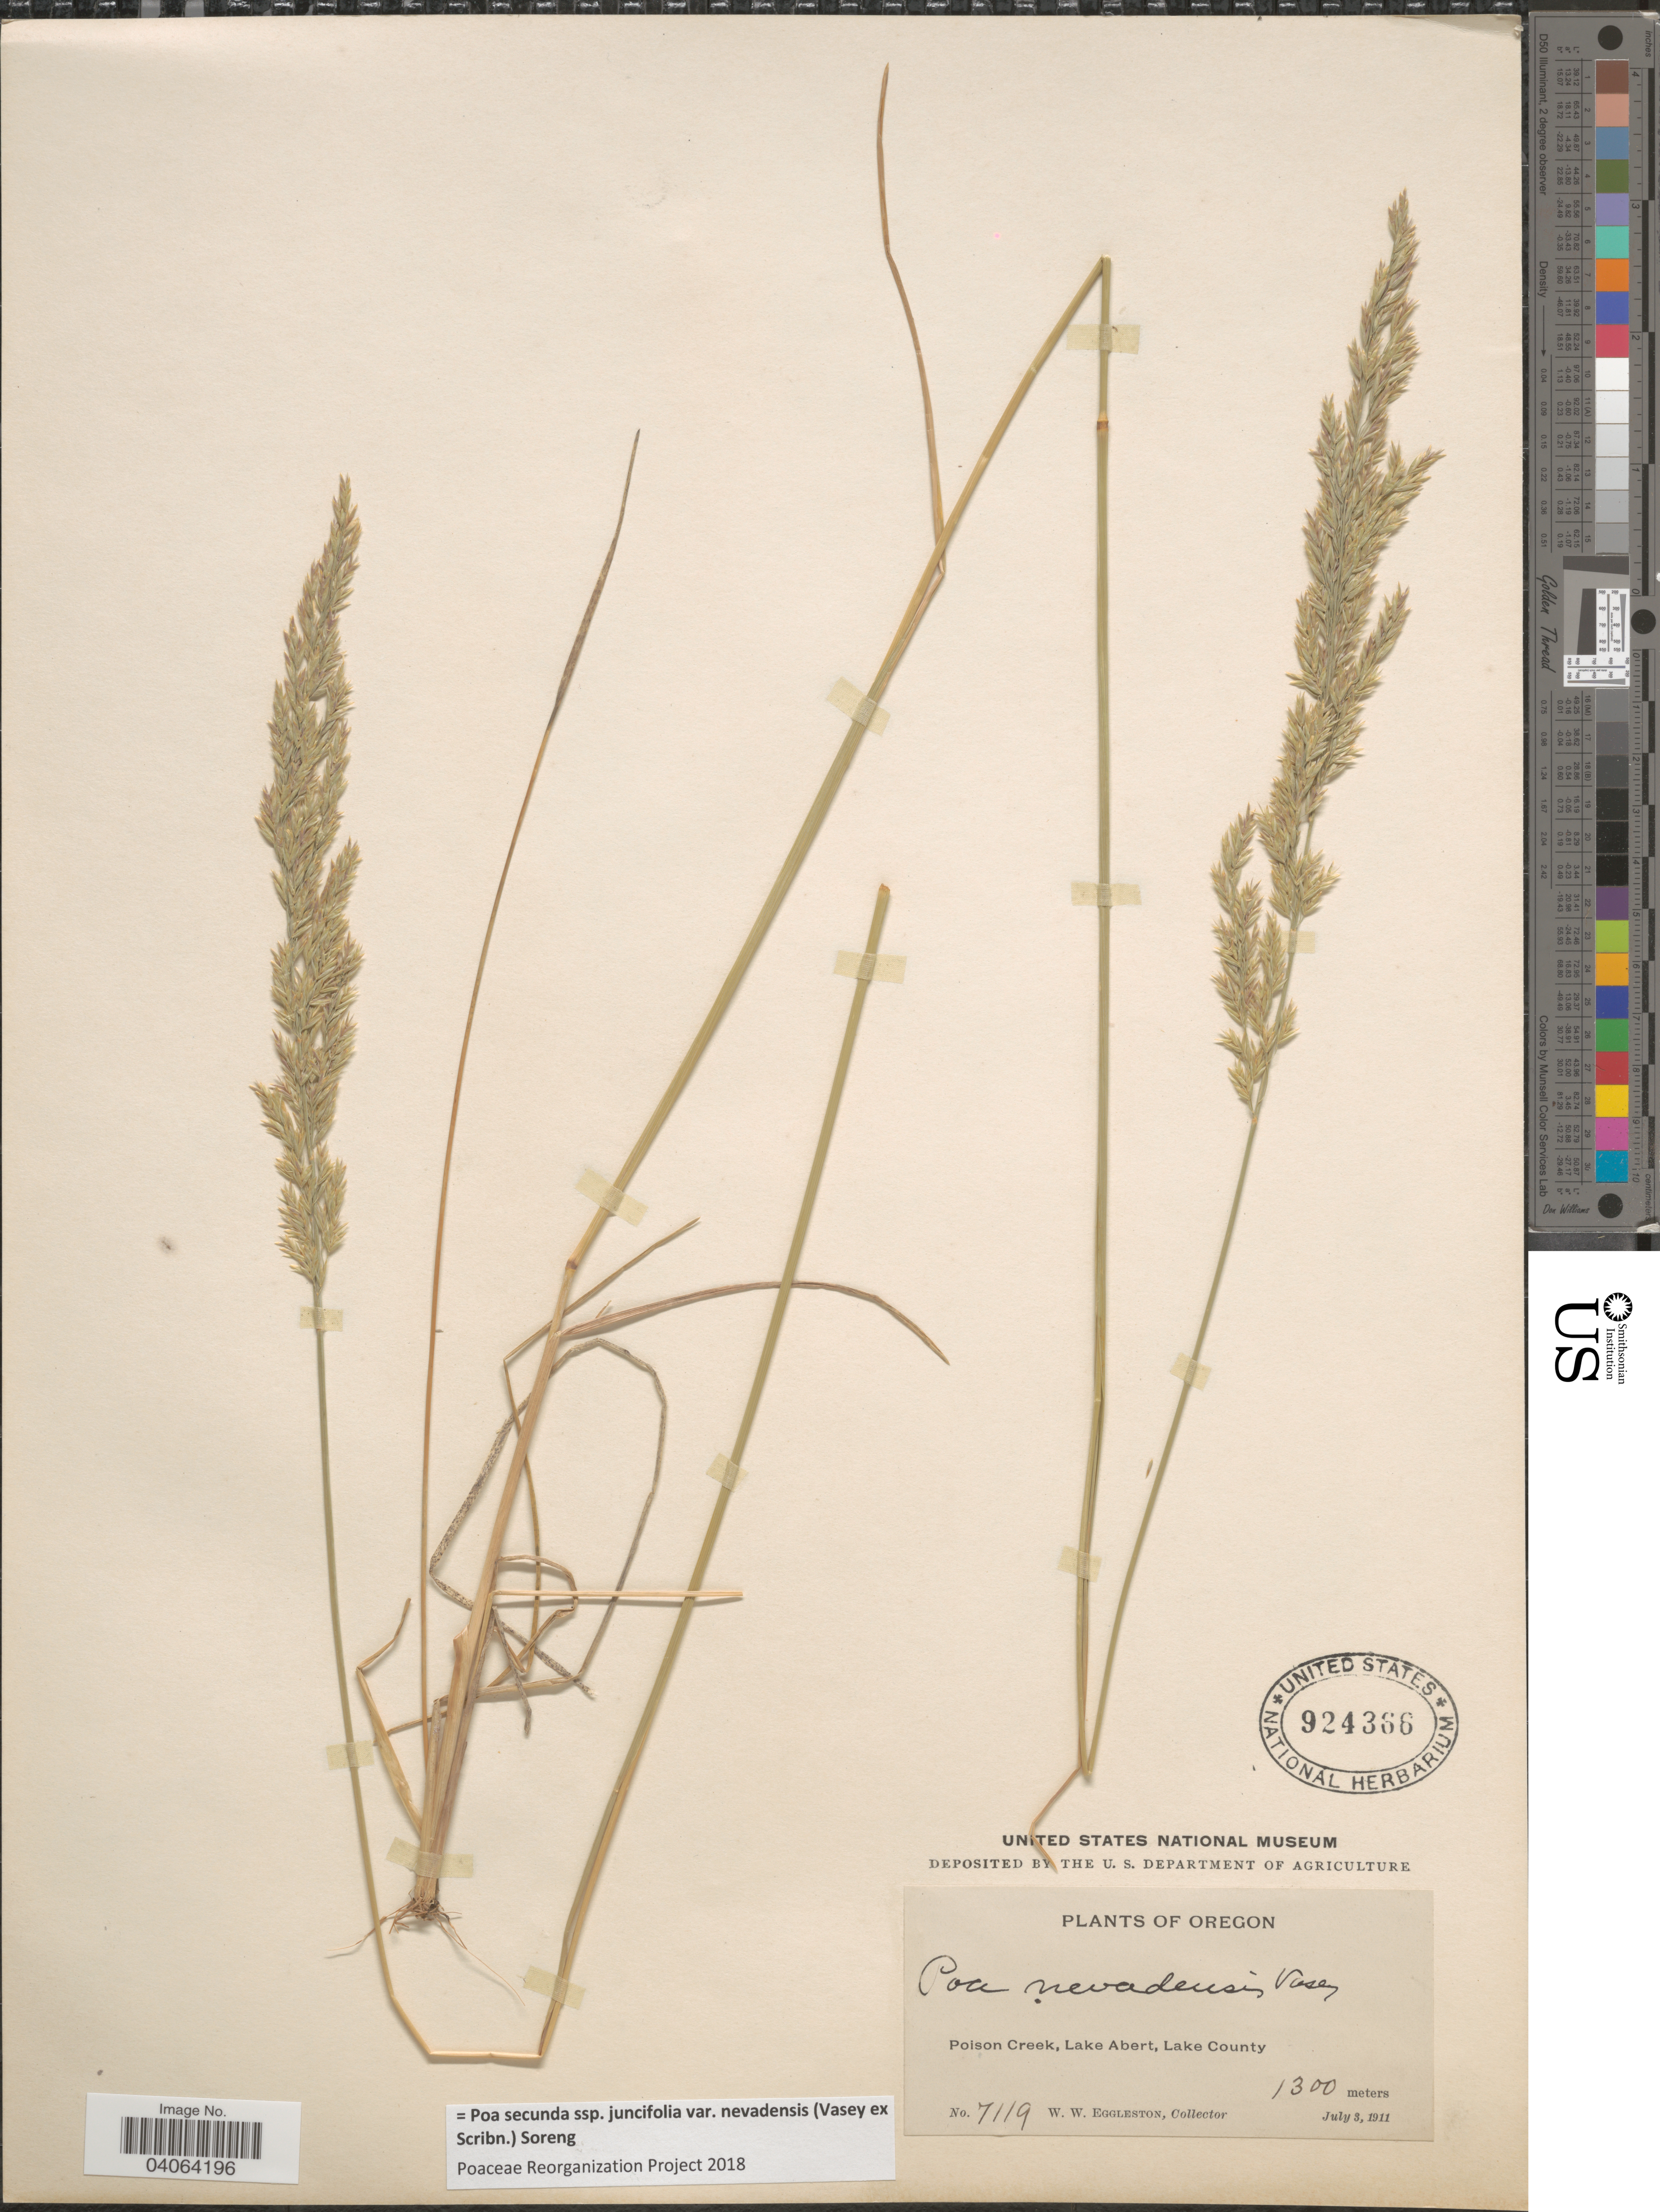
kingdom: Plantae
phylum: Tracheophyta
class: Liliopsida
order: Poales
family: Poaceae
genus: Poa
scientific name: Poa secunda subsp. juncifolia var. nevadensis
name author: (Vasey ex Scribn.) Soreng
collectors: W. W. Eggleston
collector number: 7119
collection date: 1911-07-03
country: United States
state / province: Oregon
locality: Poison Creek, Lake Albert, Lake County.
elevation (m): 1300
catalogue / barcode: US 924366